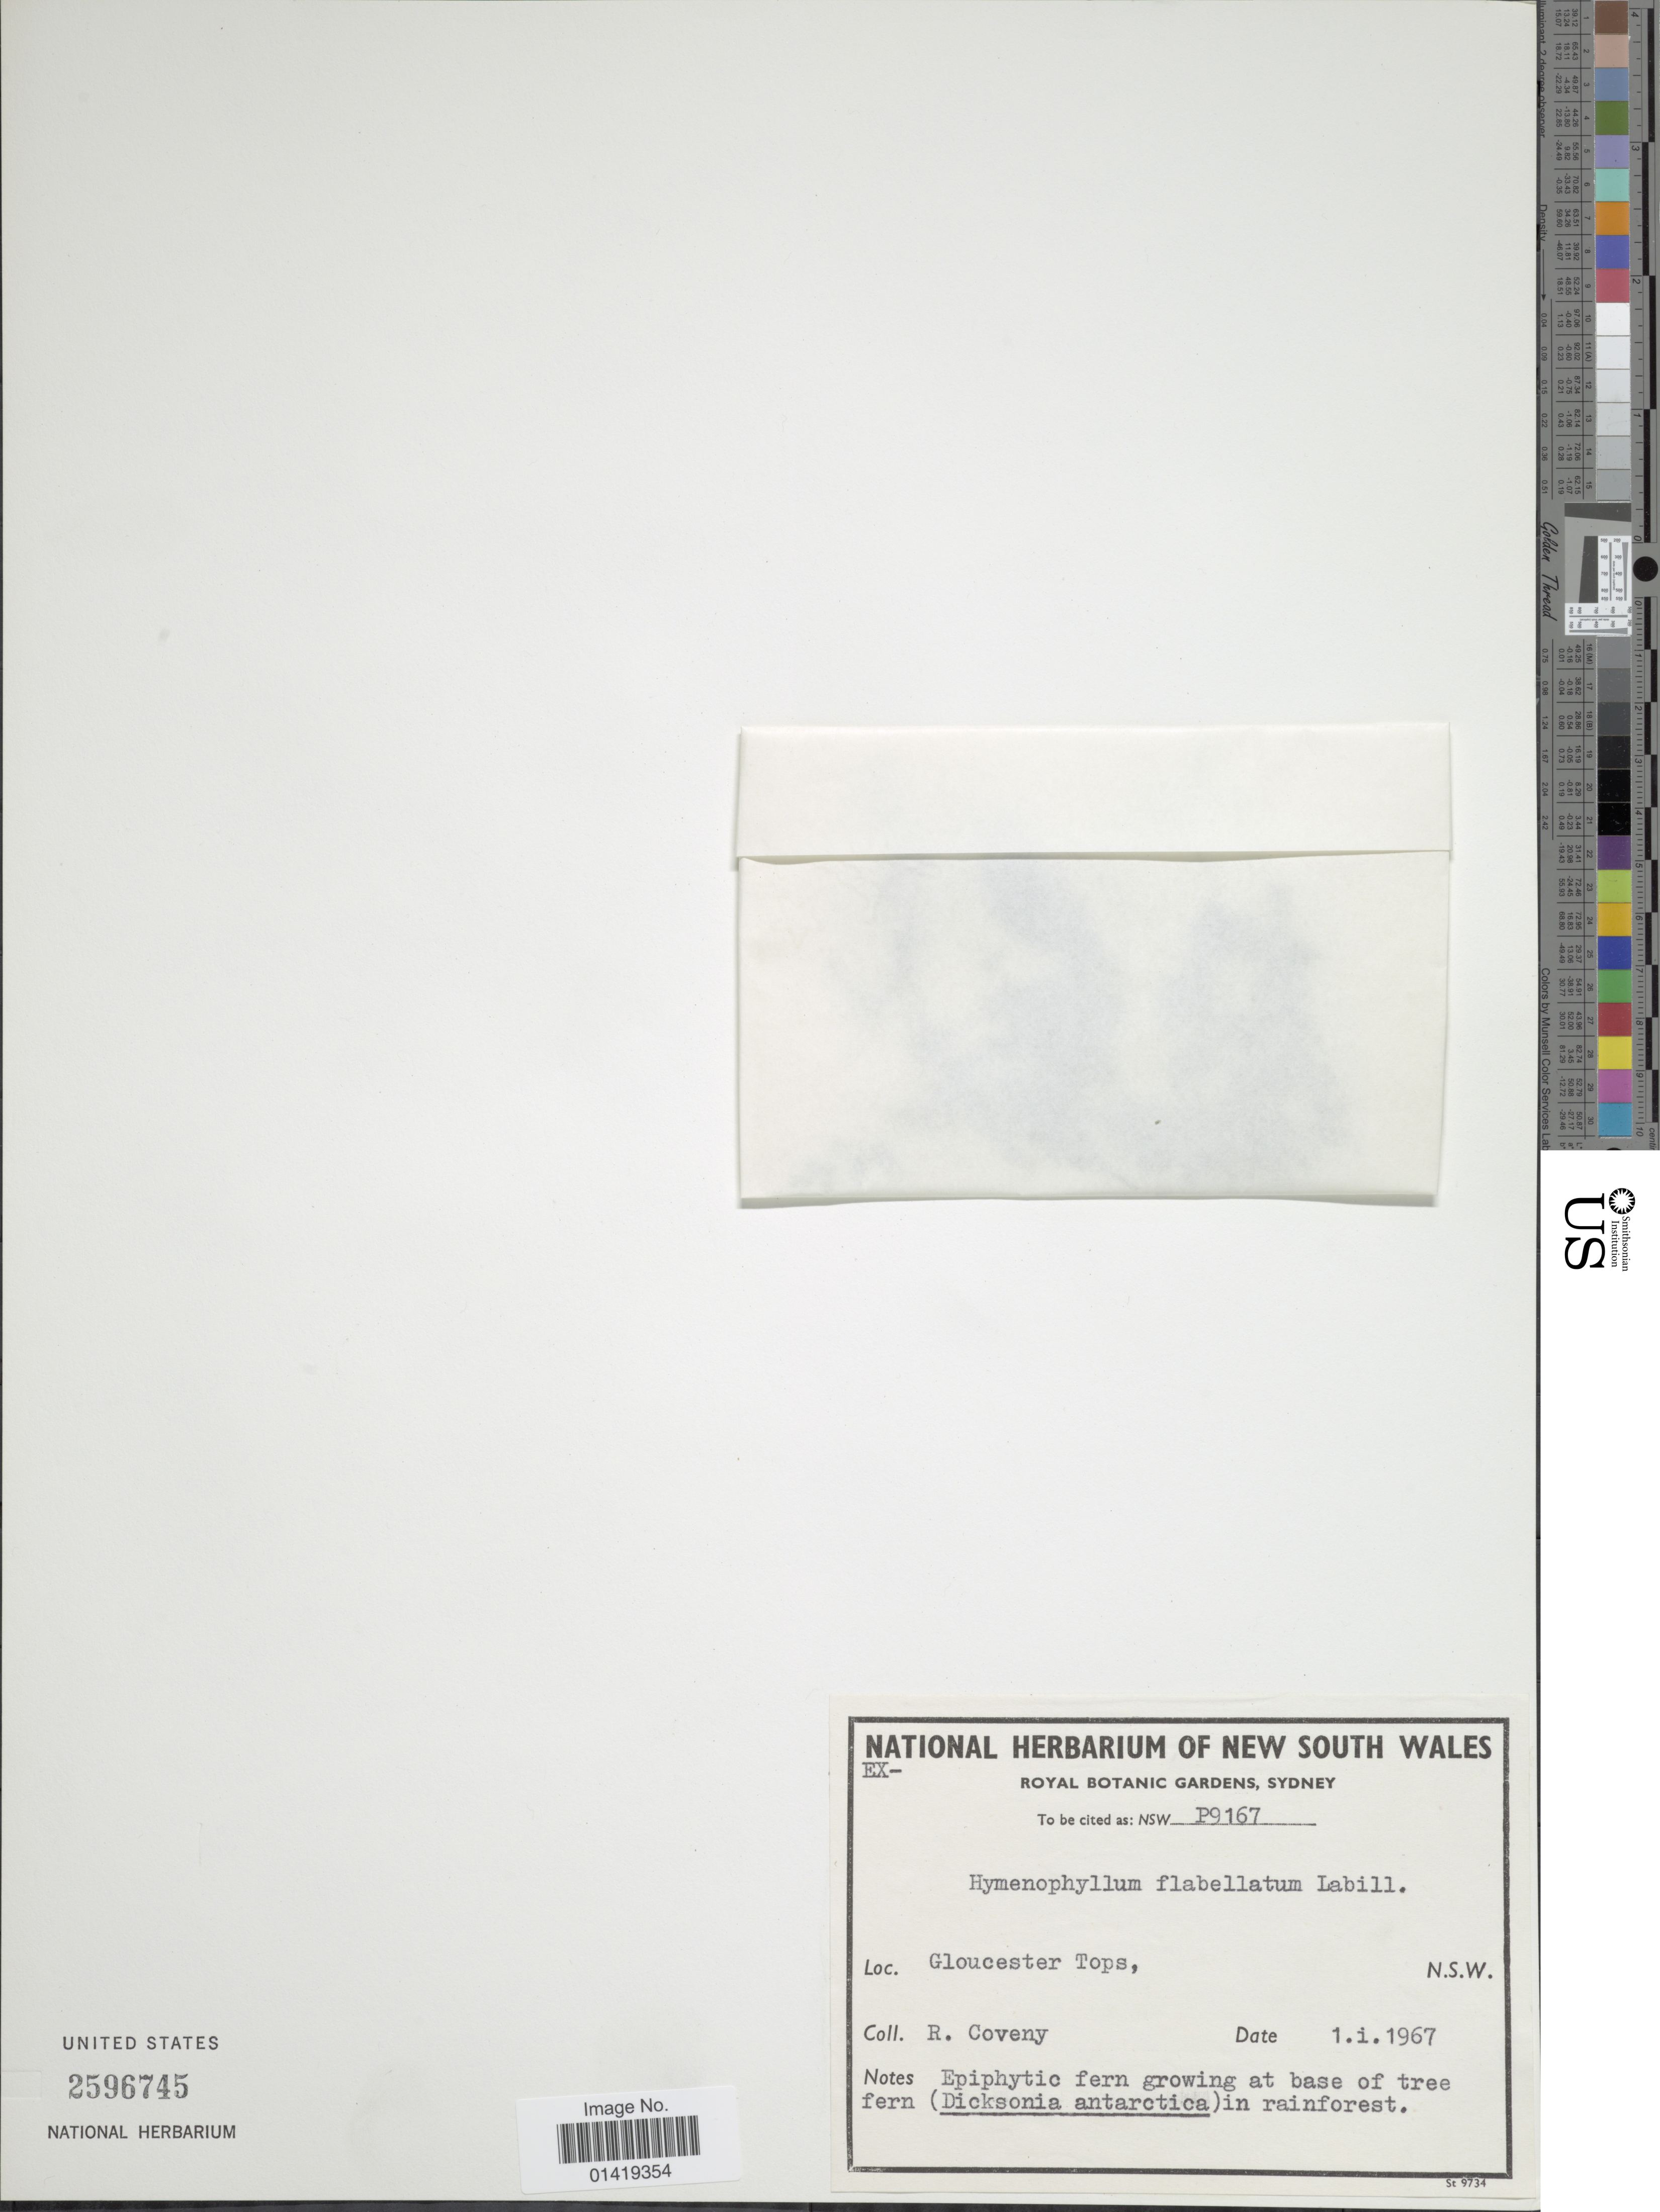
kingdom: Plantae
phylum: Tracheophyta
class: Polypodiopsida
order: Hymenophyllales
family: Hymenophyllaceae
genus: Hymenophyllum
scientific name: Hymenophyllum flabellatum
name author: Labill.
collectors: R. Coveny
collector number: P9167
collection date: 1967-01-01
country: Australia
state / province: New South Wales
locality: Gloucester Tops, NSW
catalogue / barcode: US 2596745